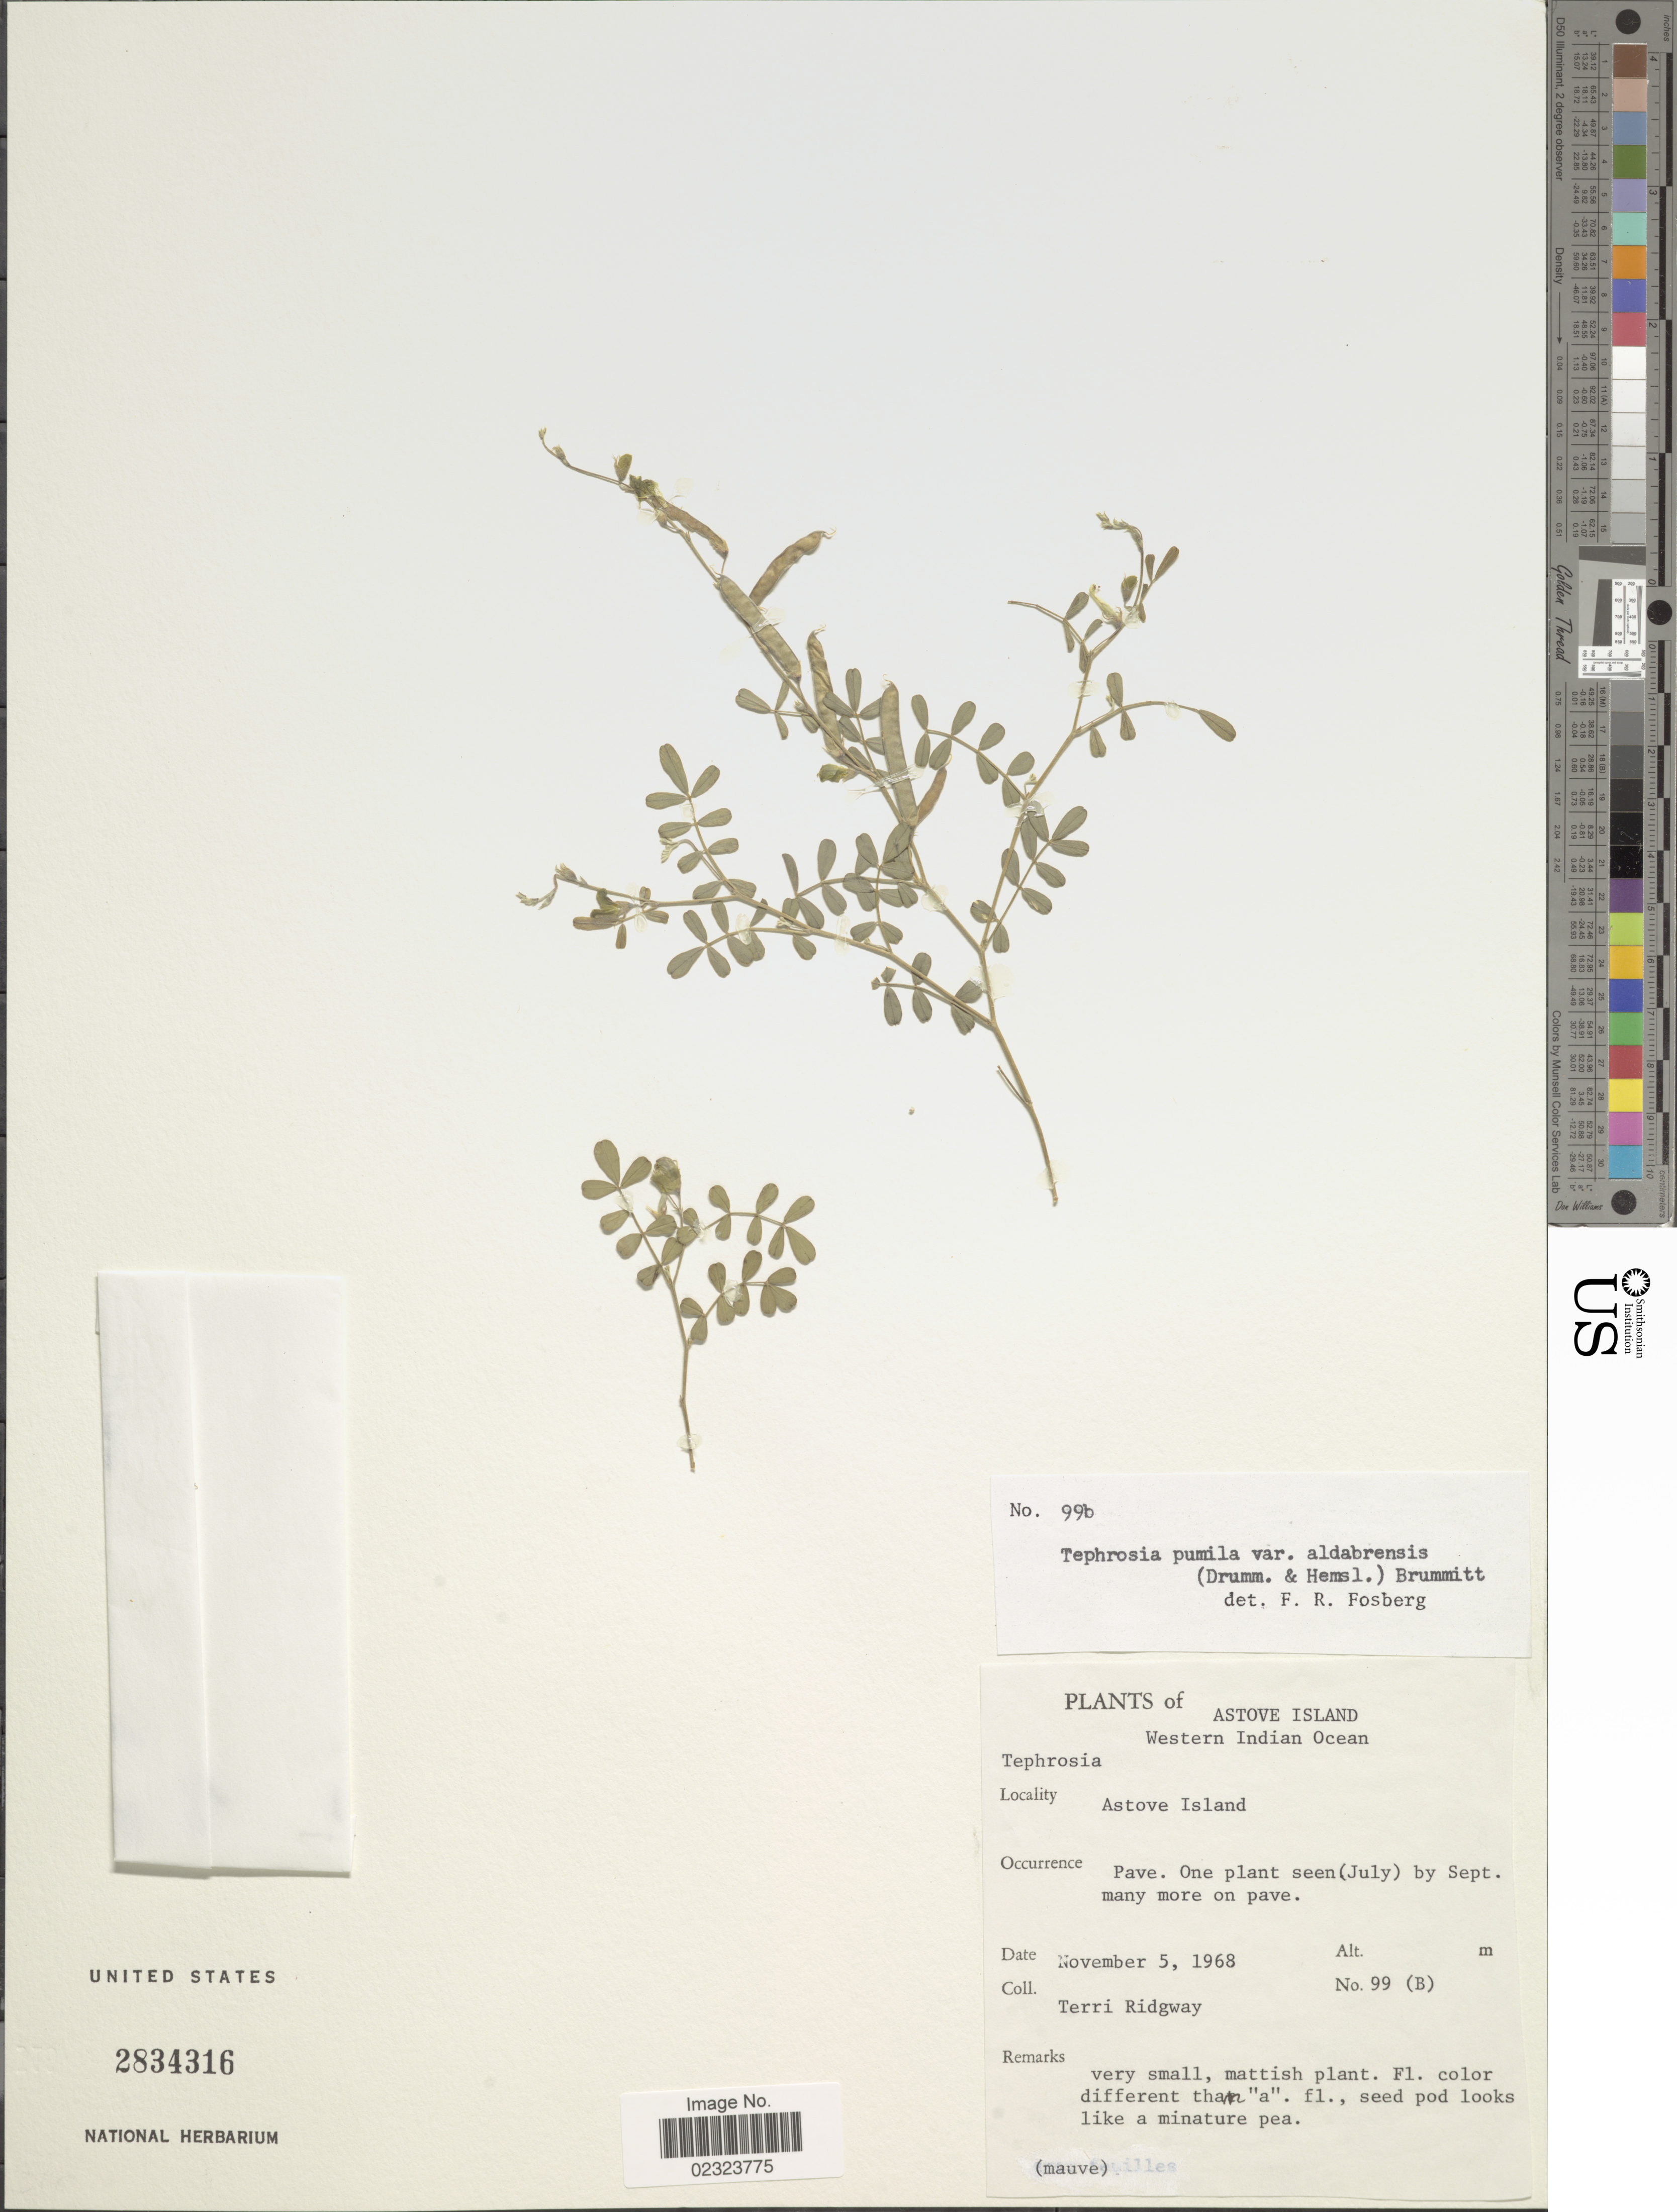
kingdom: Plantae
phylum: Tracheophyta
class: Magnoliopsida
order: Fabales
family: Fabaceae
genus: Tephrosia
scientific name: Tephrosia pumila var. aldabrensis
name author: (J.R. Drumm. & Hemsl.) Brummitt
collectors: T. Ridgway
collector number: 99(B)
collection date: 1968-11-05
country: Seychelles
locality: Astove Island, Western Indian Ocean, Pave.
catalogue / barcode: US 2834316